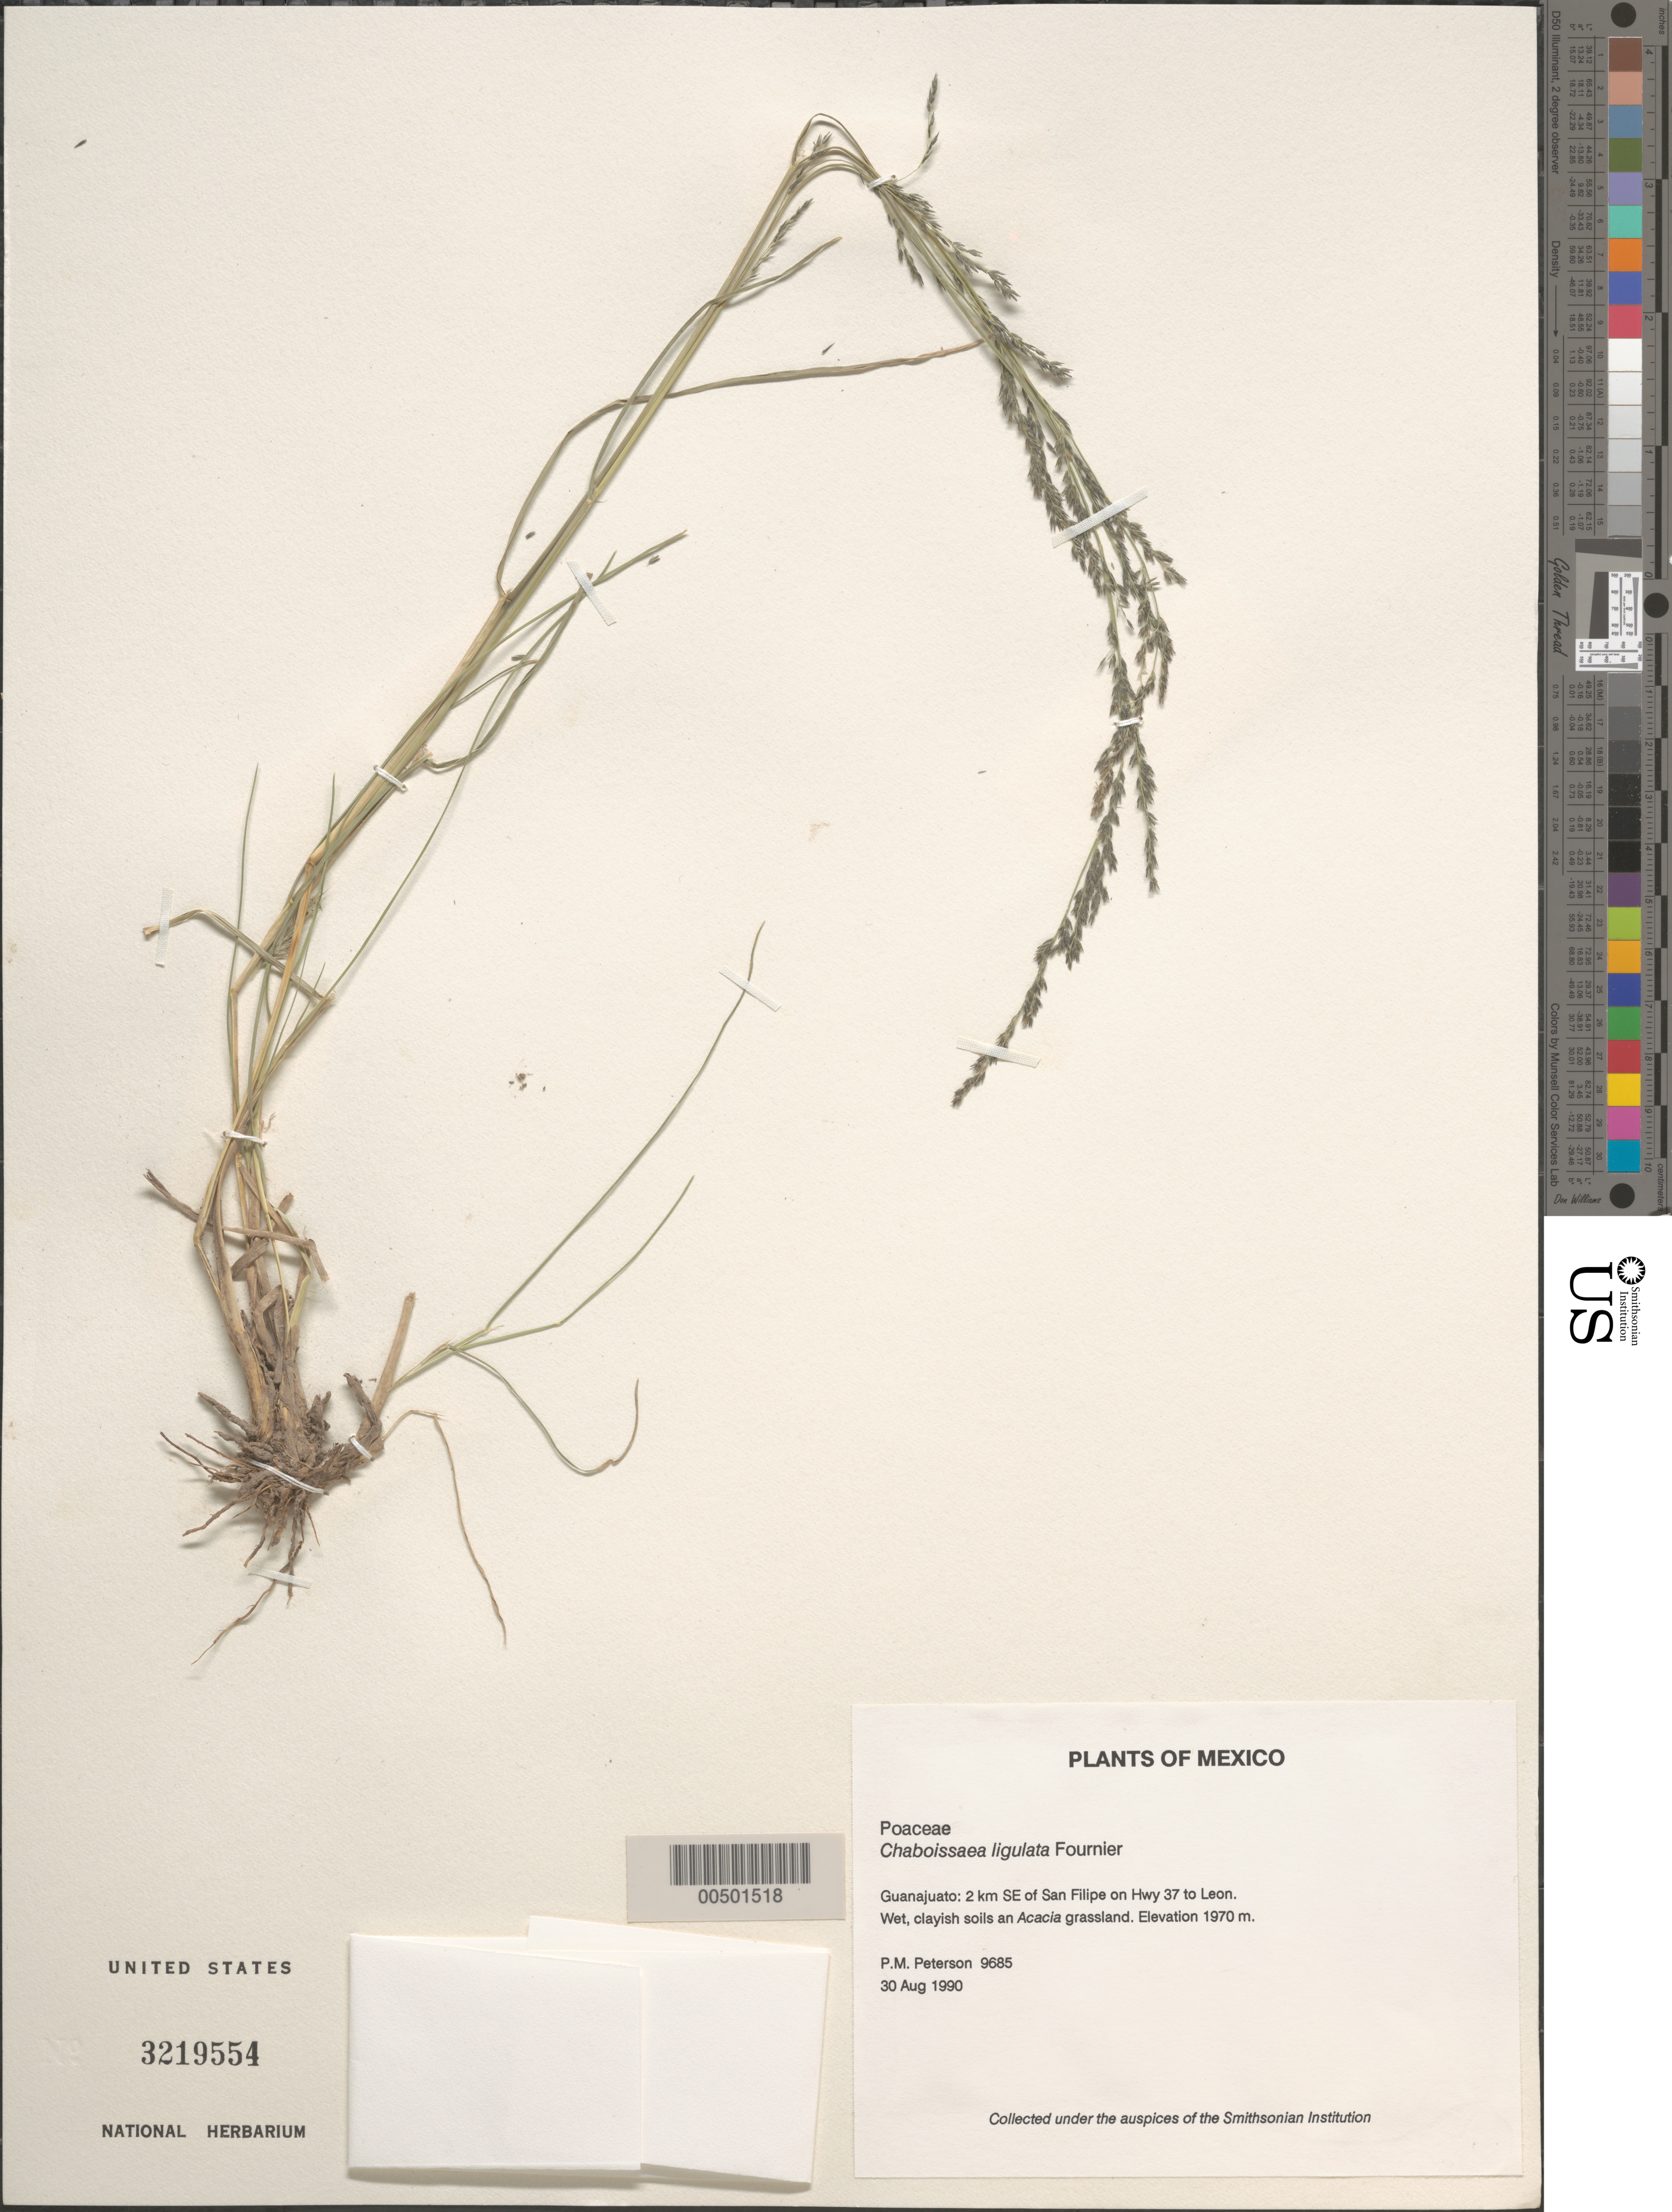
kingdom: Plantae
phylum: Tracheophyta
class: Liliopsida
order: Poales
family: Poaceae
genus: Chaboissaea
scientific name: Chaboissaea ligulata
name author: E. Fourn.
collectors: P. M. Peterson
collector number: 09685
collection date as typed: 30 Aug 1990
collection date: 1990-08-30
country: Mexico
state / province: Guanajuato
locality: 16 km SE of Ojuelos de Jalisco on Hwy 51 towards Ocampo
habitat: Wet, clayish soils an Acacia grassland.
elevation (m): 1970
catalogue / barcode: US 3219554